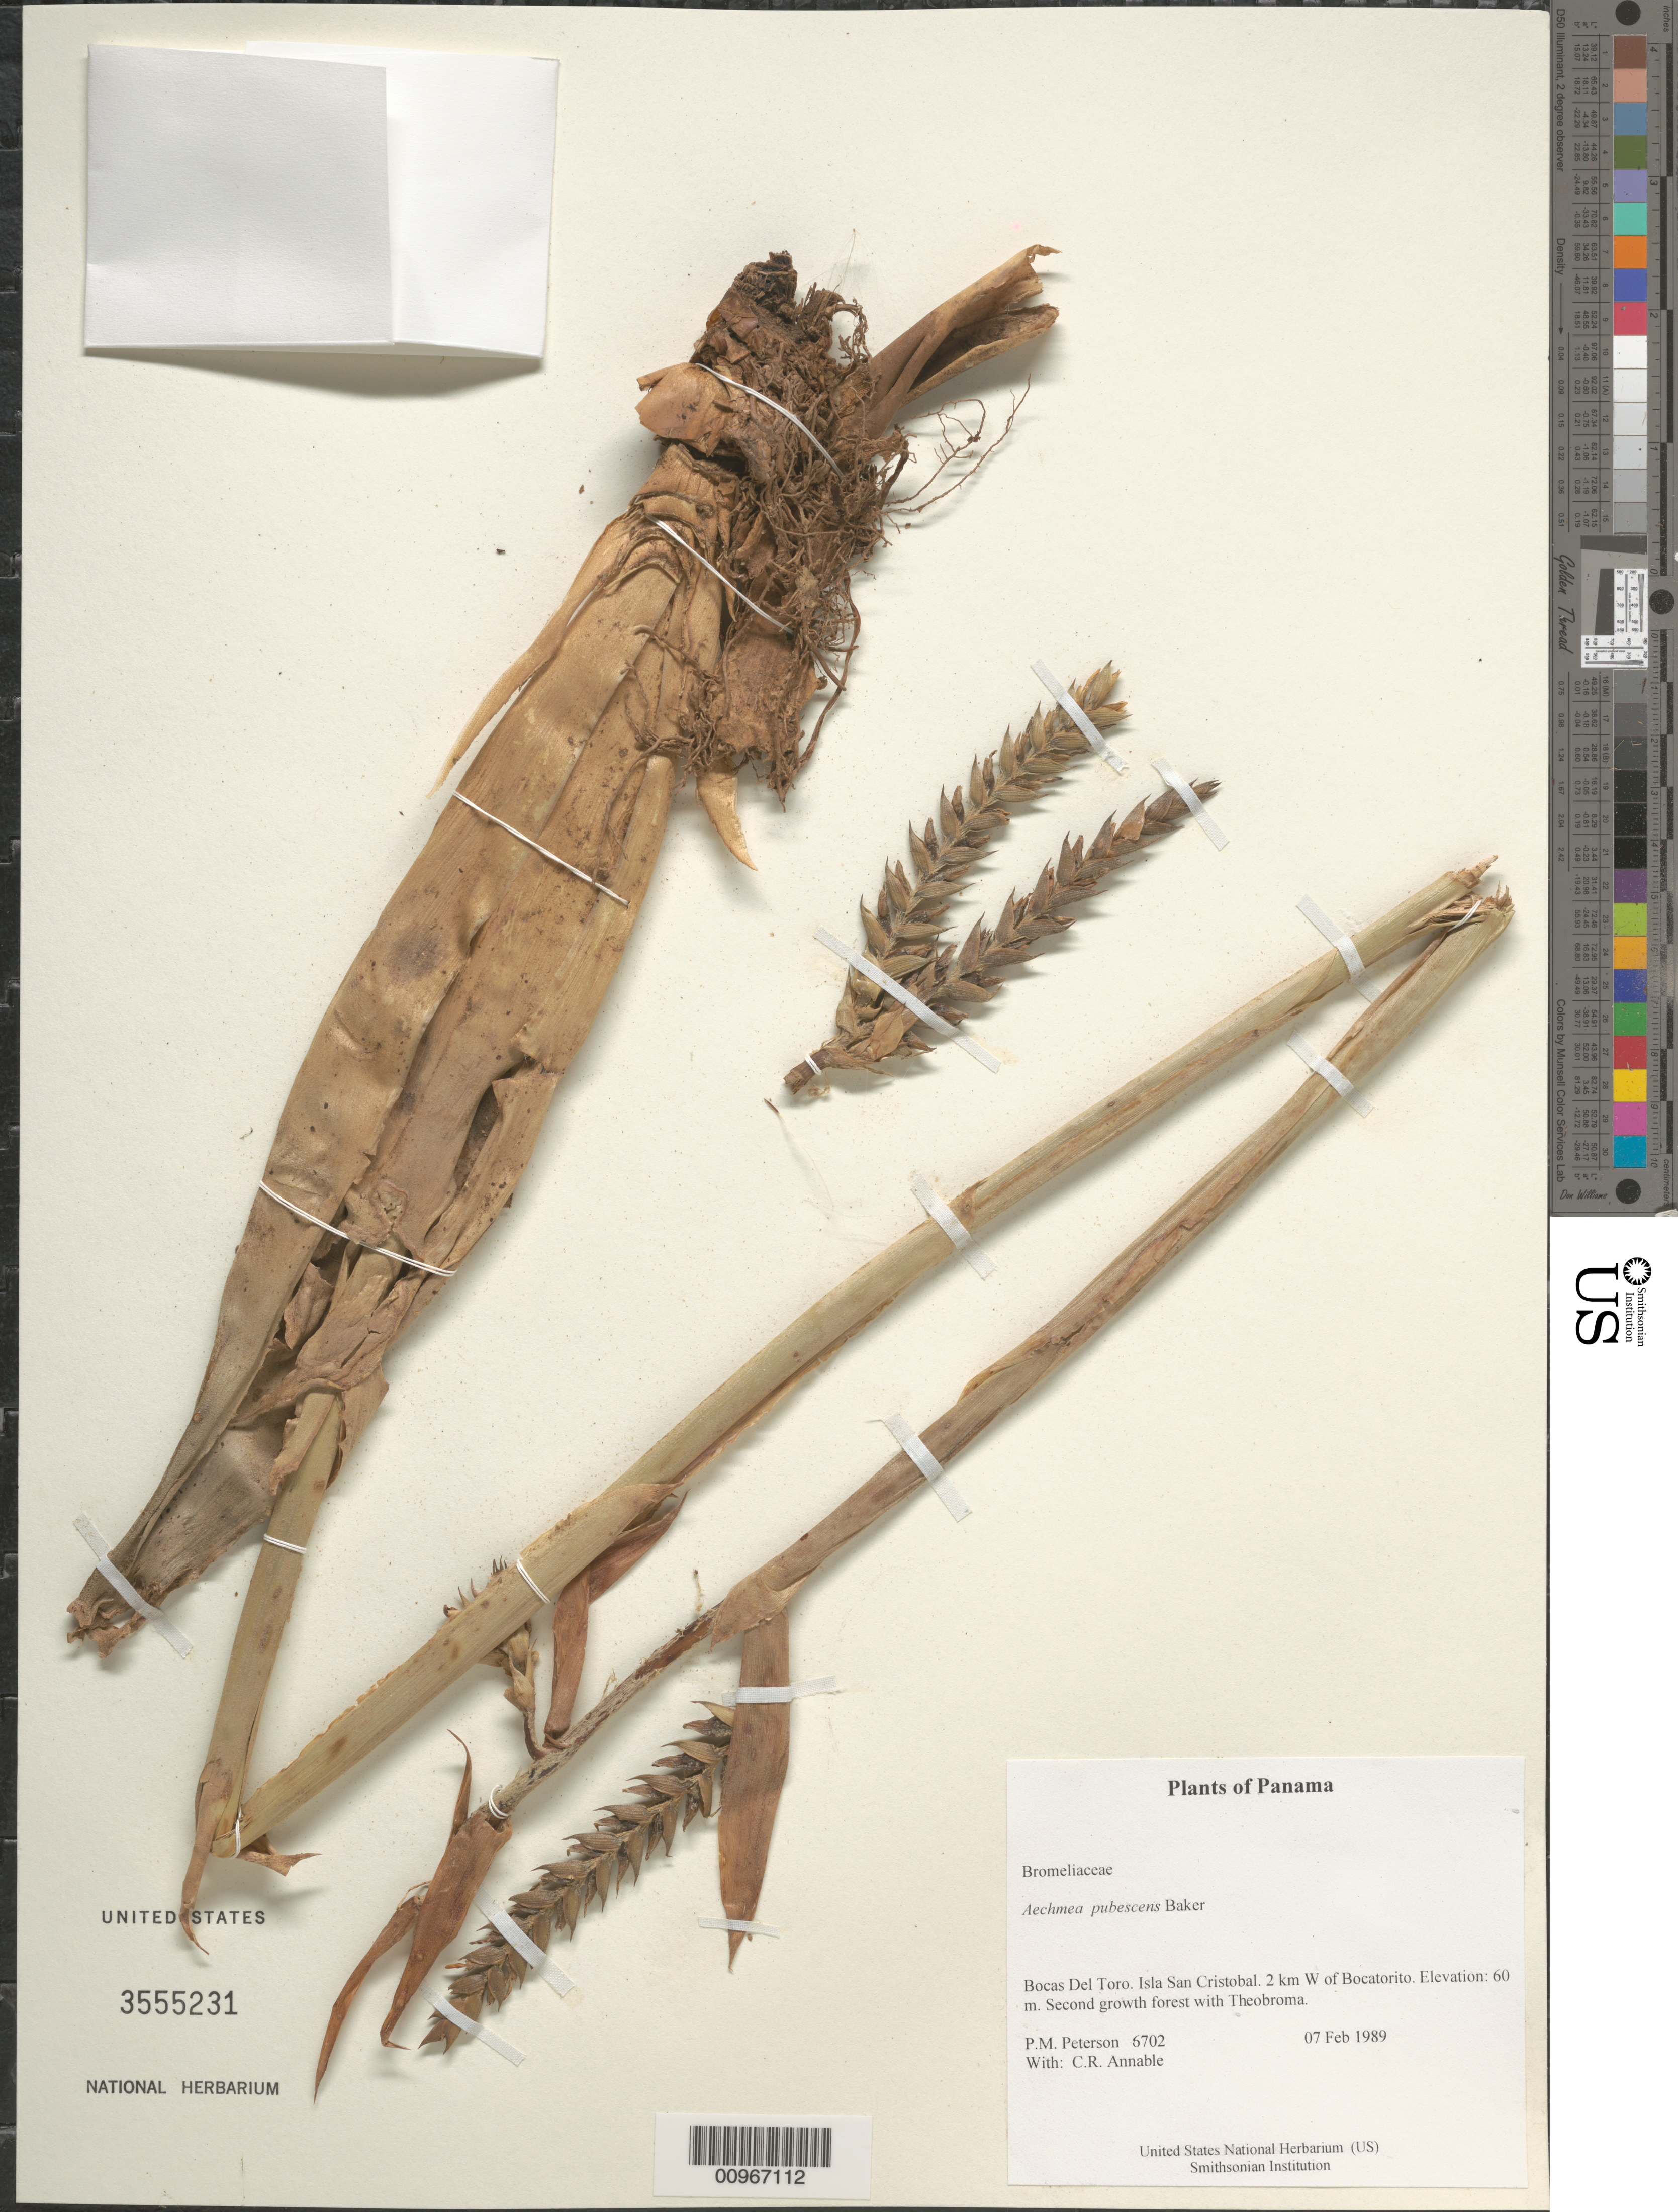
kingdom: Plantae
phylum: Tracheophyta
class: Liliopsida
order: Poales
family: Bromeliaceae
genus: Aechmea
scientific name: Aechmea pubescens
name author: Baker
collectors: P. M. Peterson & C. R. Annable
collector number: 06702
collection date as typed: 07 Feb 1989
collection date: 1989-02-07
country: Panama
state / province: Bocas del Toro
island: San Cristobal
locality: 2 km W of Bocatorito.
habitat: Second growth forest with Theobroma.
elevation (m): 60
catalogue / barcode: US 3555231